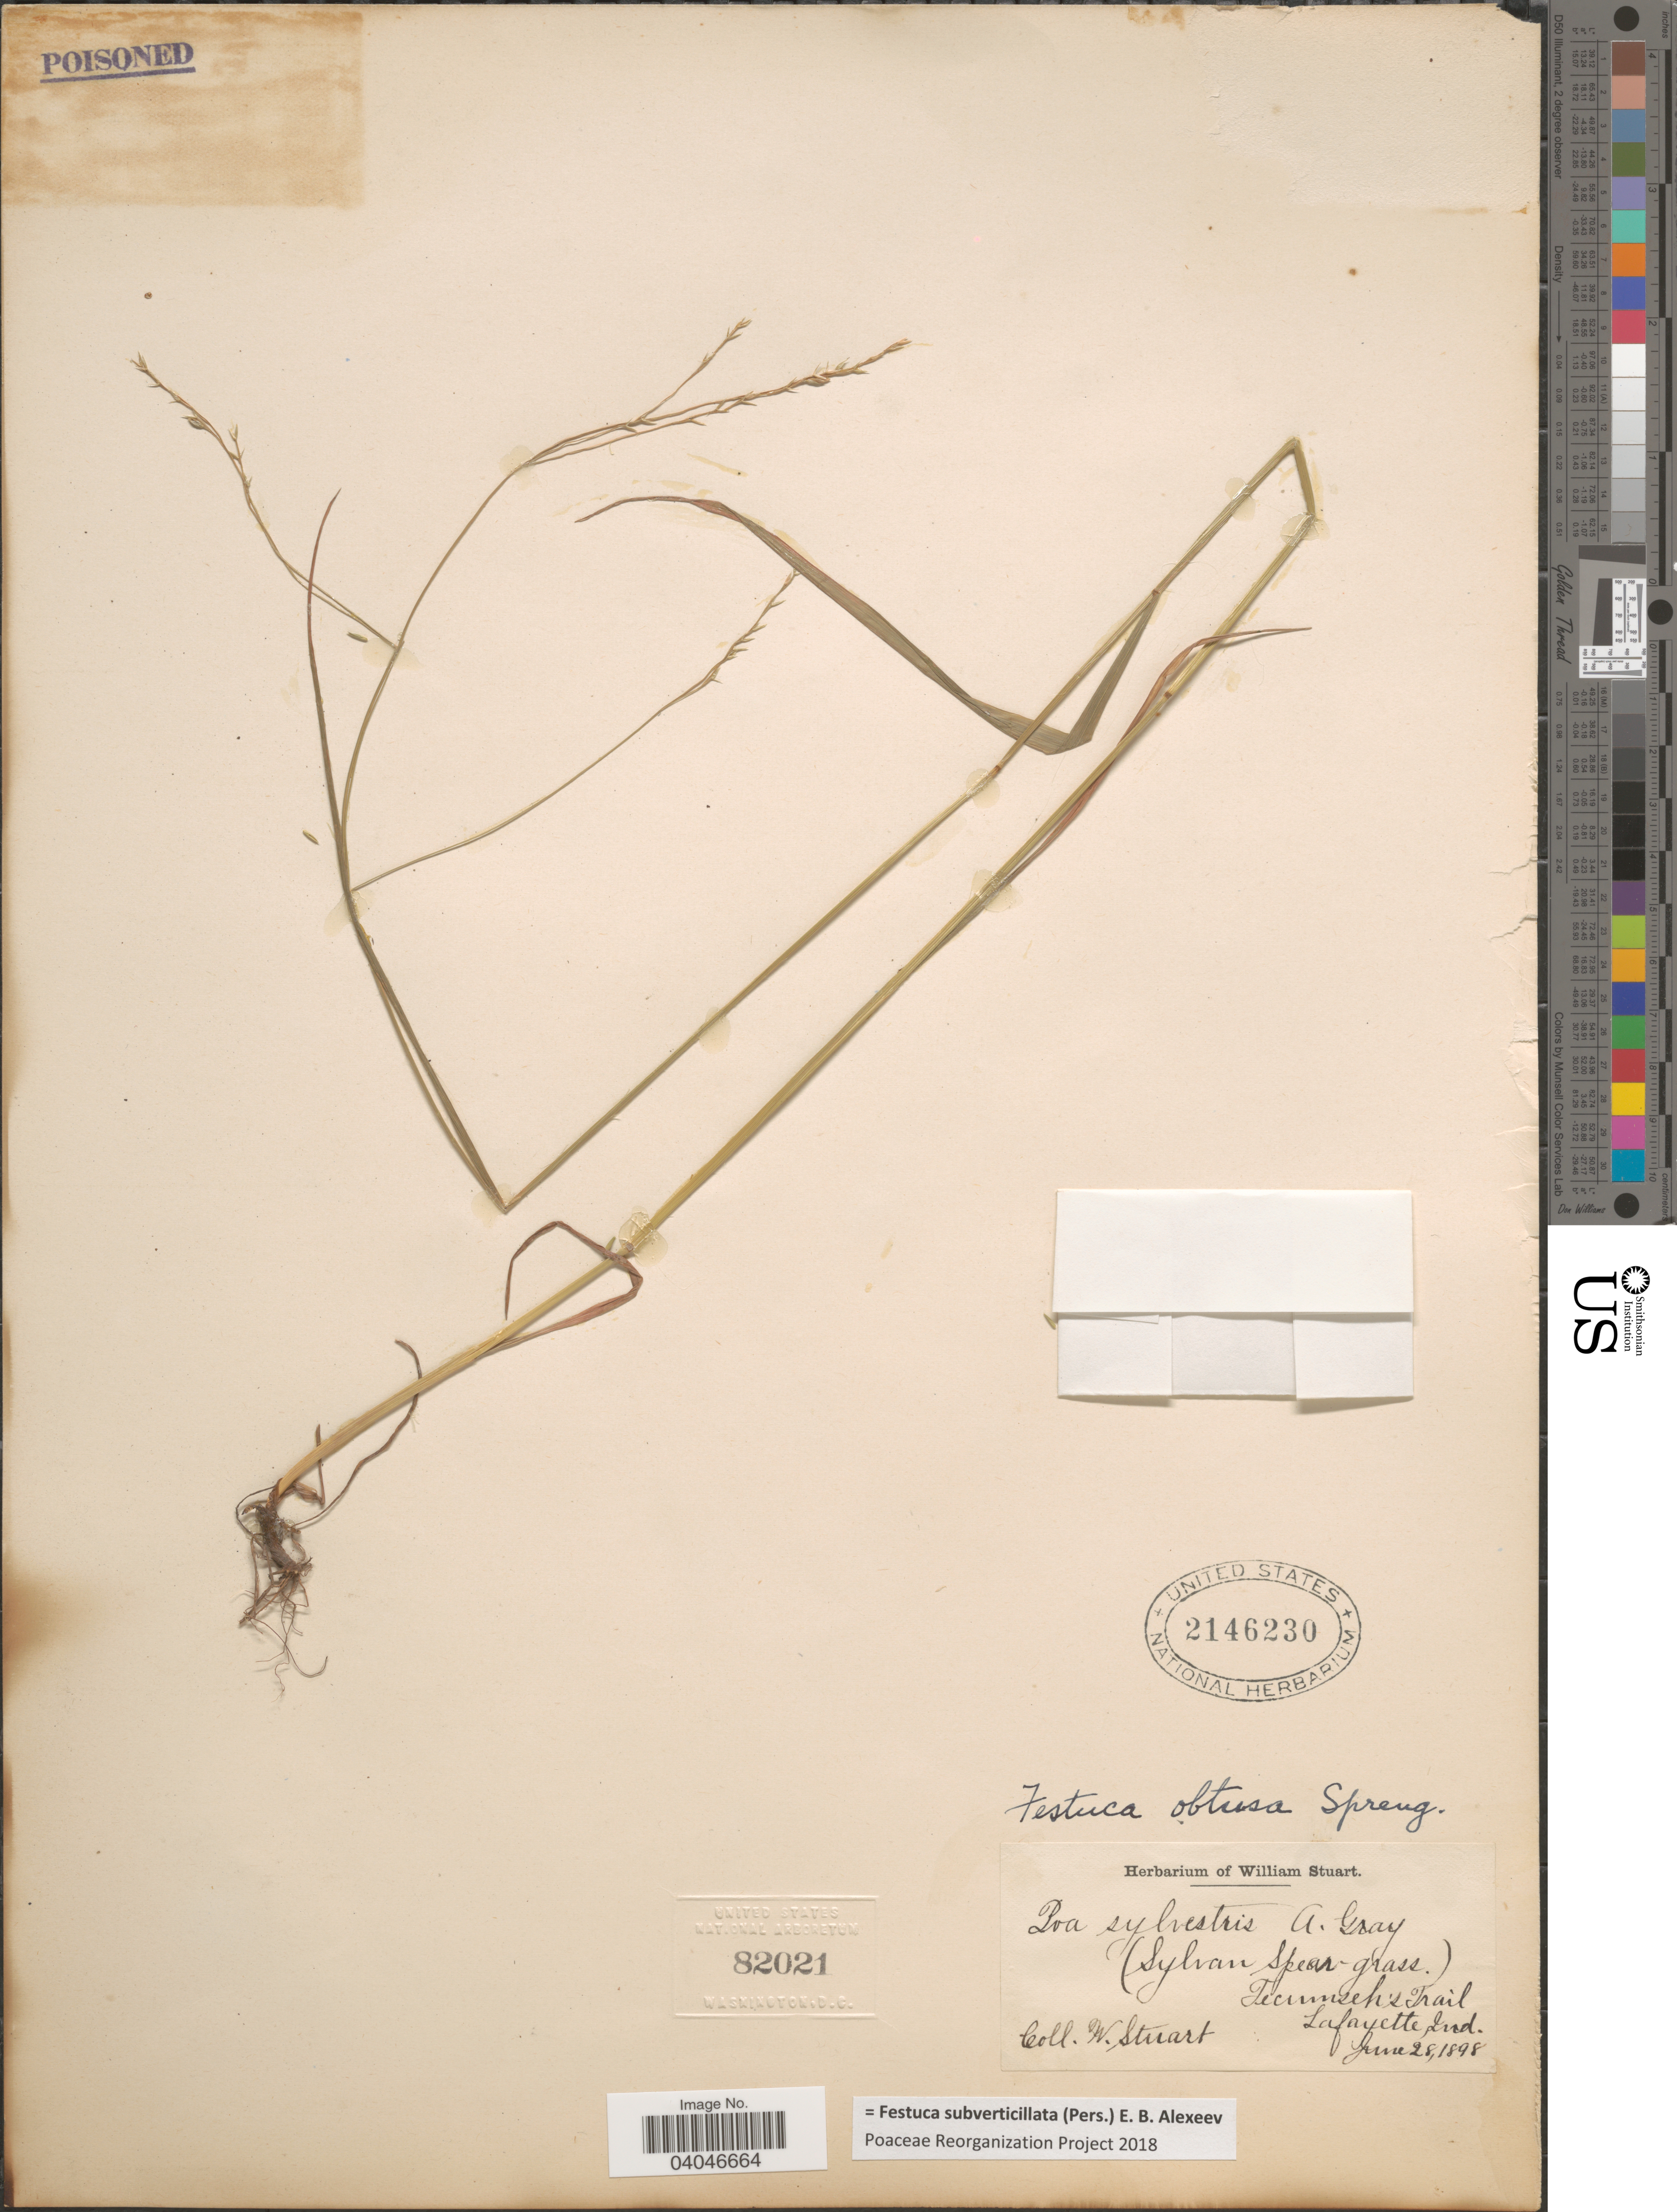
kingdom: Plantae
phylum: Tracheophyta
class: Liliopsida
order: Poales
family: Poaceae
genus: Festuca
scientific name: Festuca subverticillata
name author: (Pers.) E.B. Alexeev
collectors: W. Stuart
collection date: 1898-06-28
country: United States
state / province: Indiana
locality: Tecumseh's Trail. Lafayette.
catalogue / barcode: US 2146230